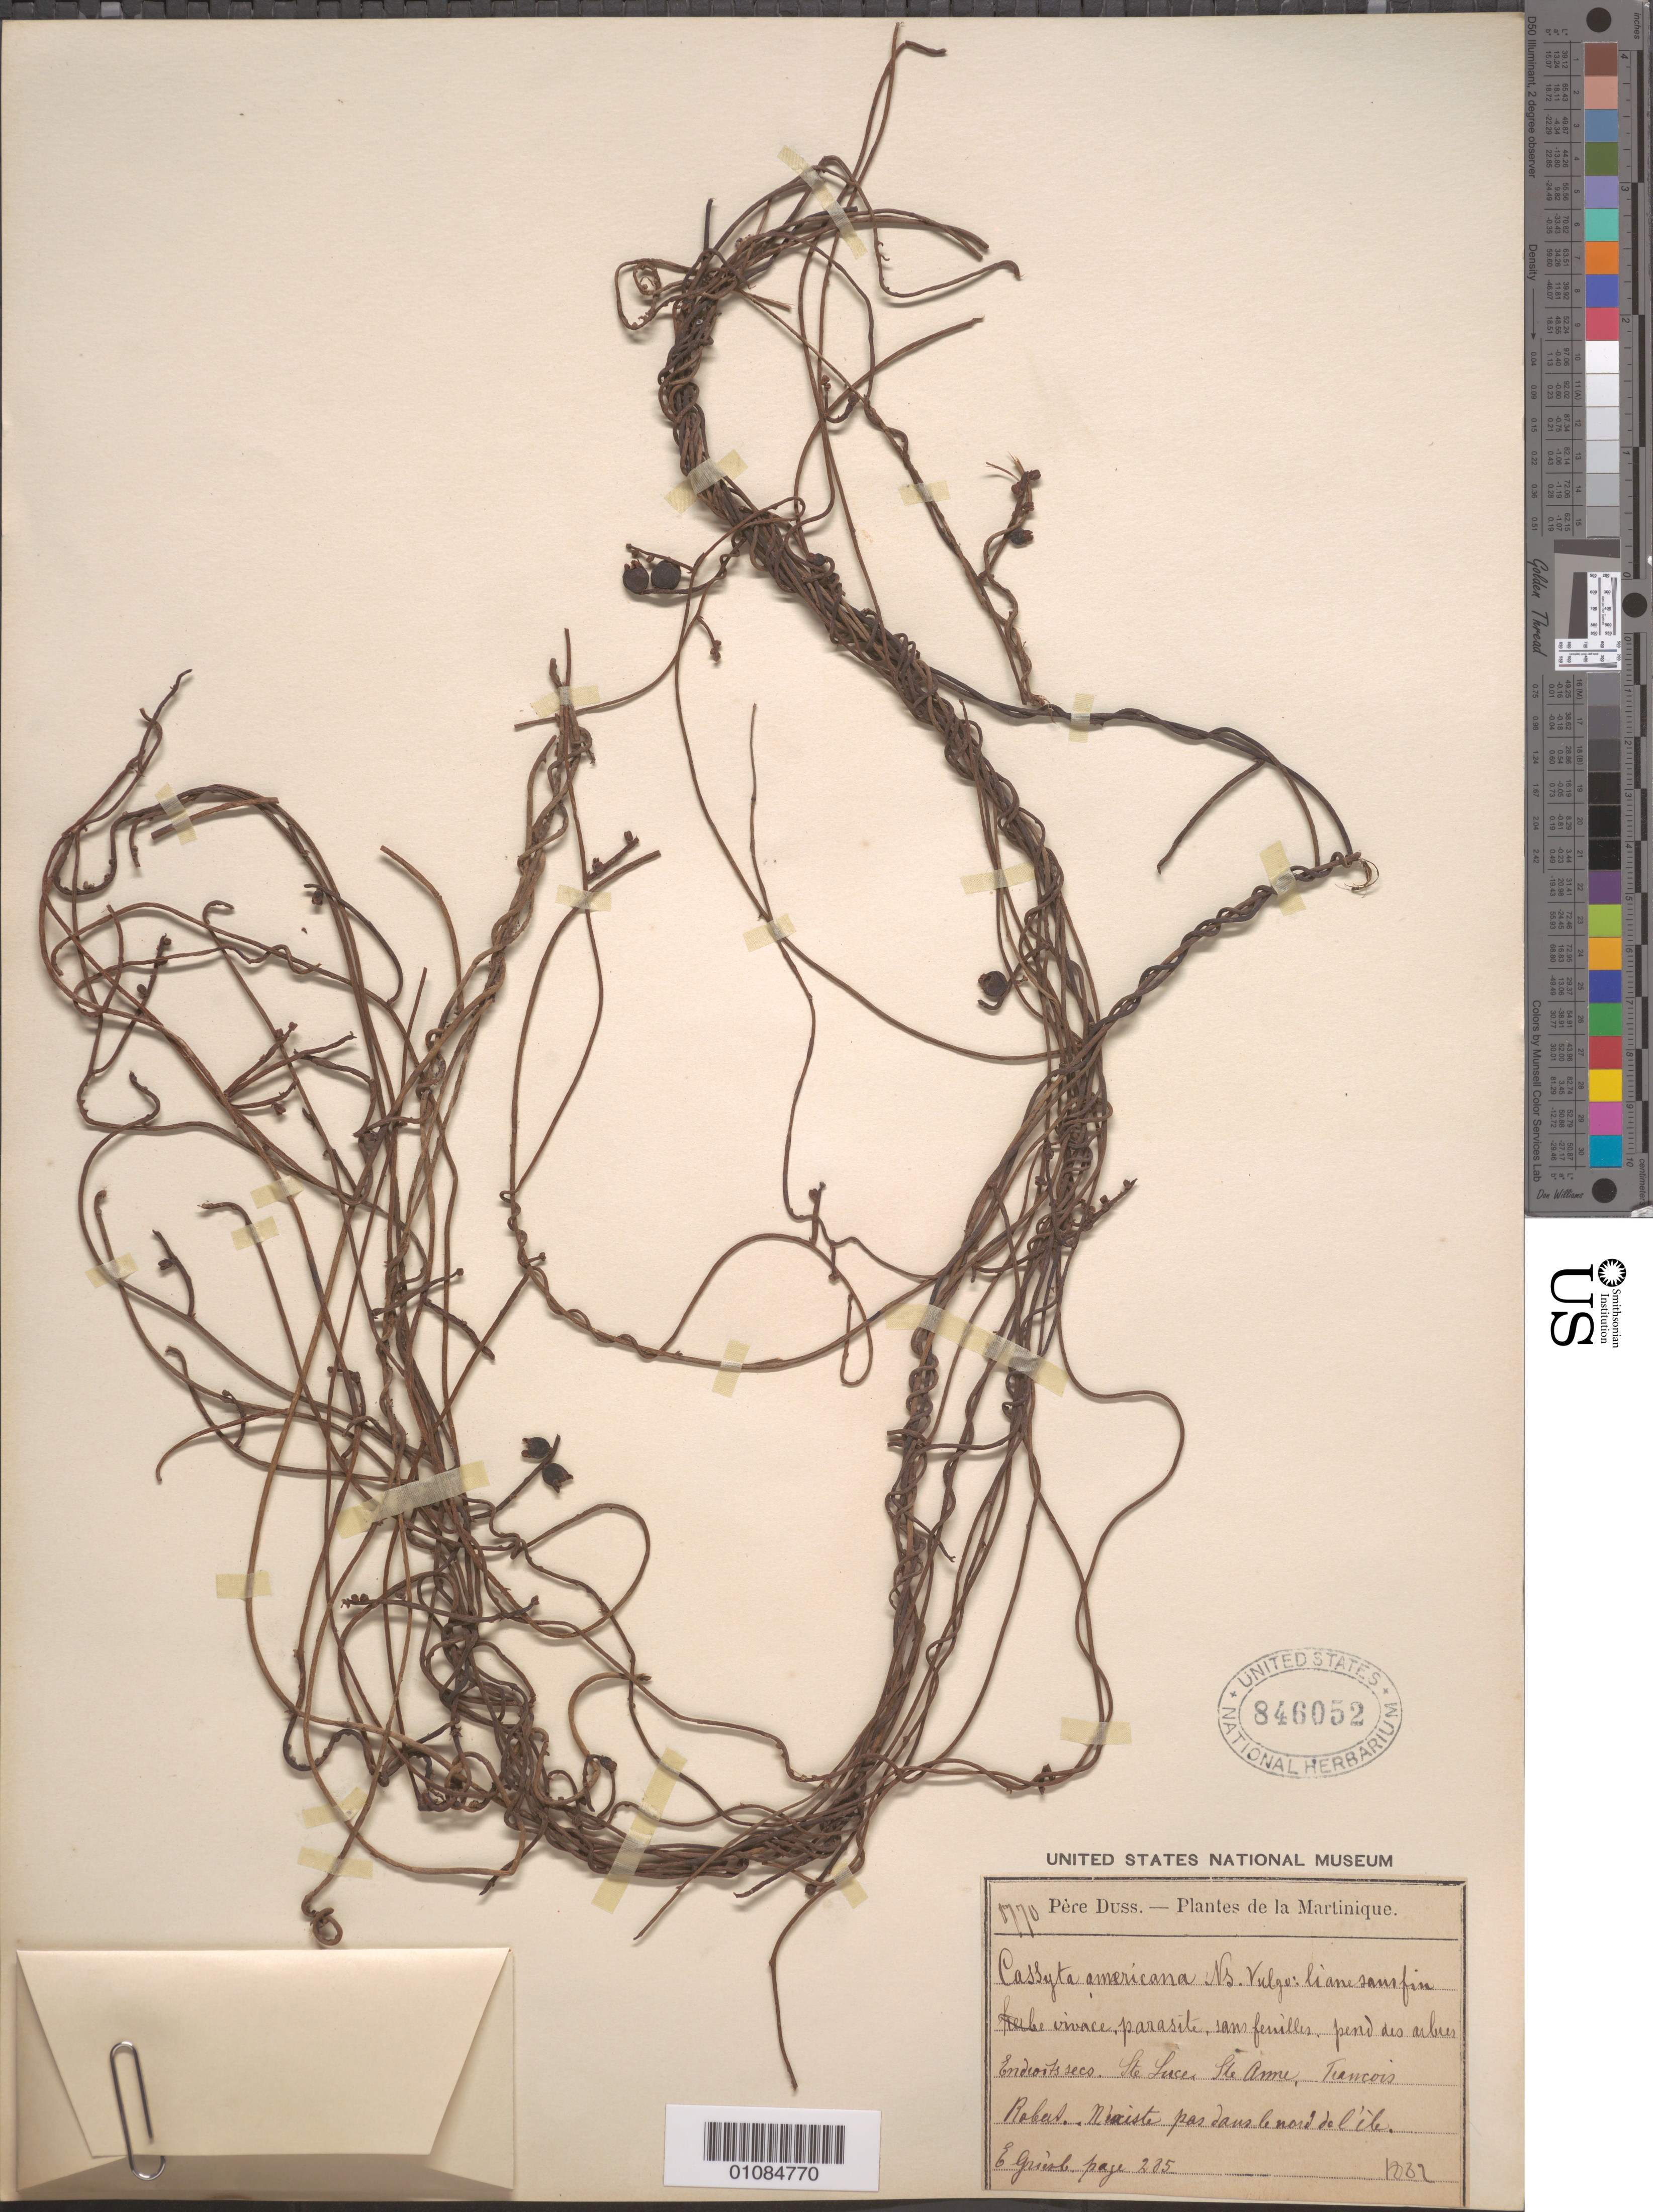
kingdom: Plantae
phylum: Tracheophyta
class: Magnoliopsida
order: Laurales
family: Lauraceae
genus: Cassytha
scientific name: Cassytha filiformis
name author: L.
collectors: Père Duss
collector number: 1770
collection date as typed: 1889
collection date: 1889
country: Martinique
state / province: Le Marin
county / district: Sainte-Anne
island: Martinique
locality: St. Luce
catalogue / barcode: US 846052